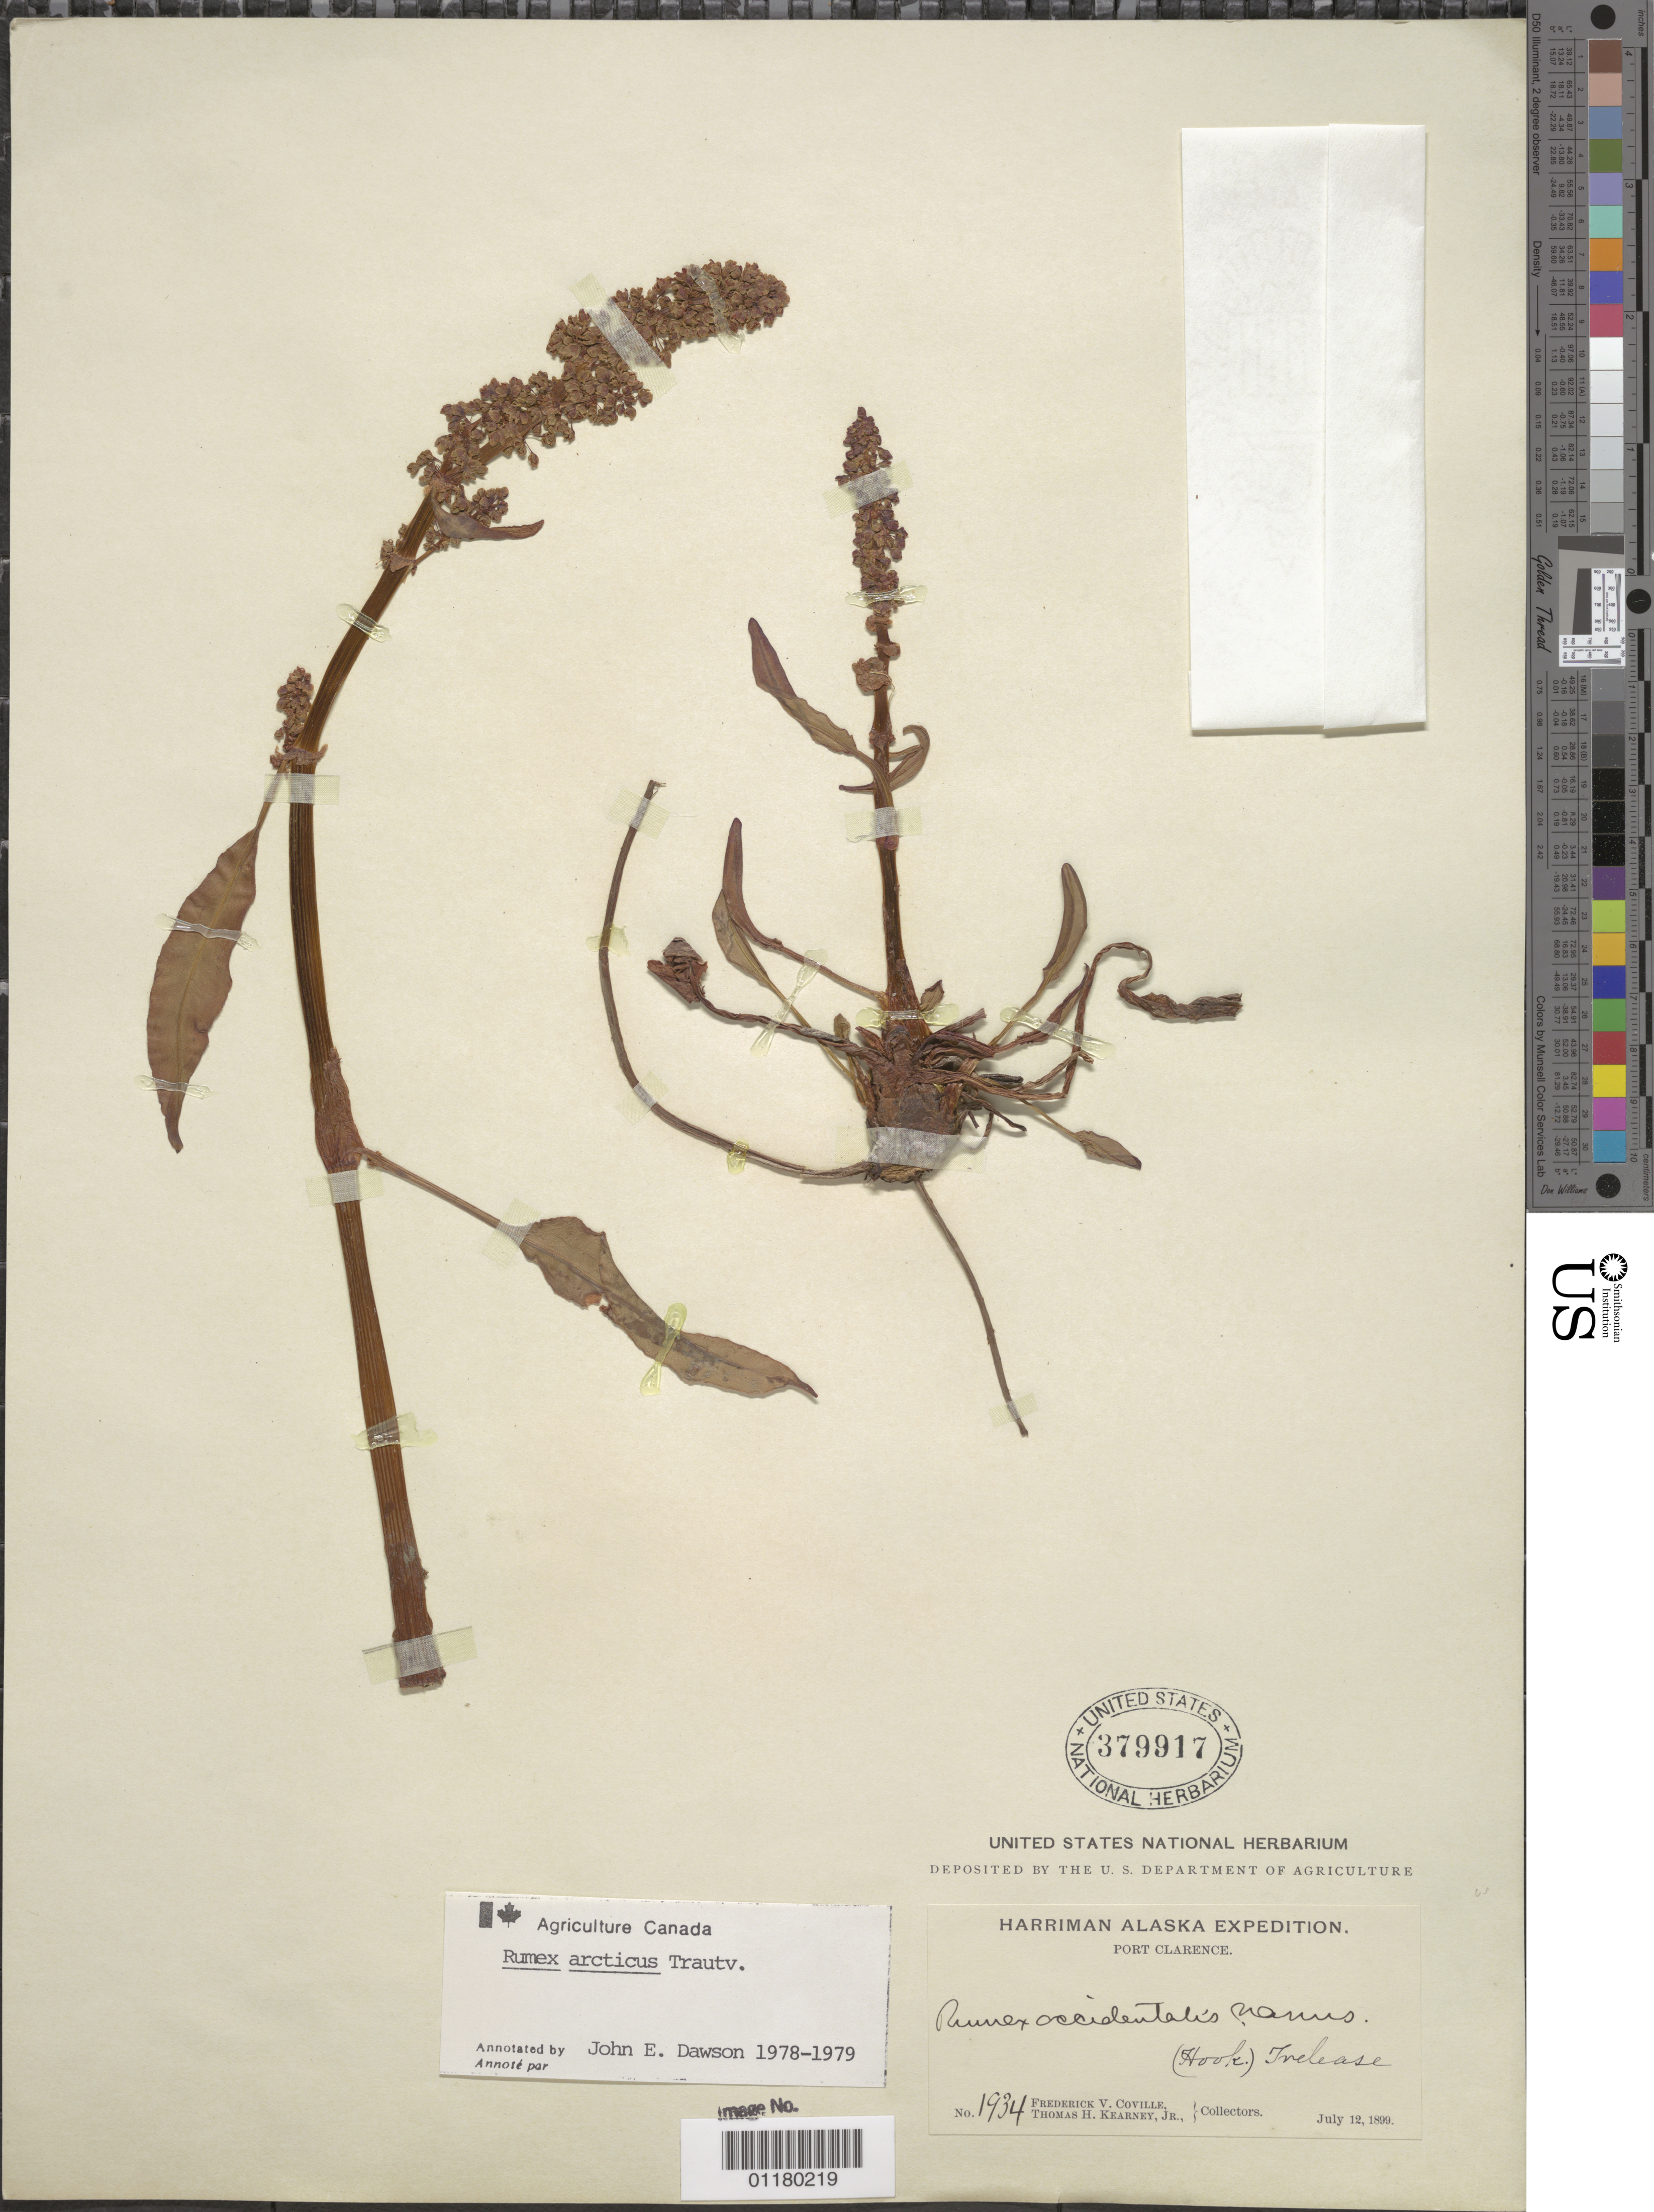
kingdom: Plantae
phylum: Tracheophyta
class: Magnoliopsida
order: Caryophyllales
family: Polygonaceae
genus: Rumex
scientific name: Rumex arcticus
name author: Trautv.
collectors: F. V. Coville & T. H. Kearney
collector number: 1934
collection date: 1899-07-12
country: United States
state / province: Alaska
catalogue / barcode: US 379917